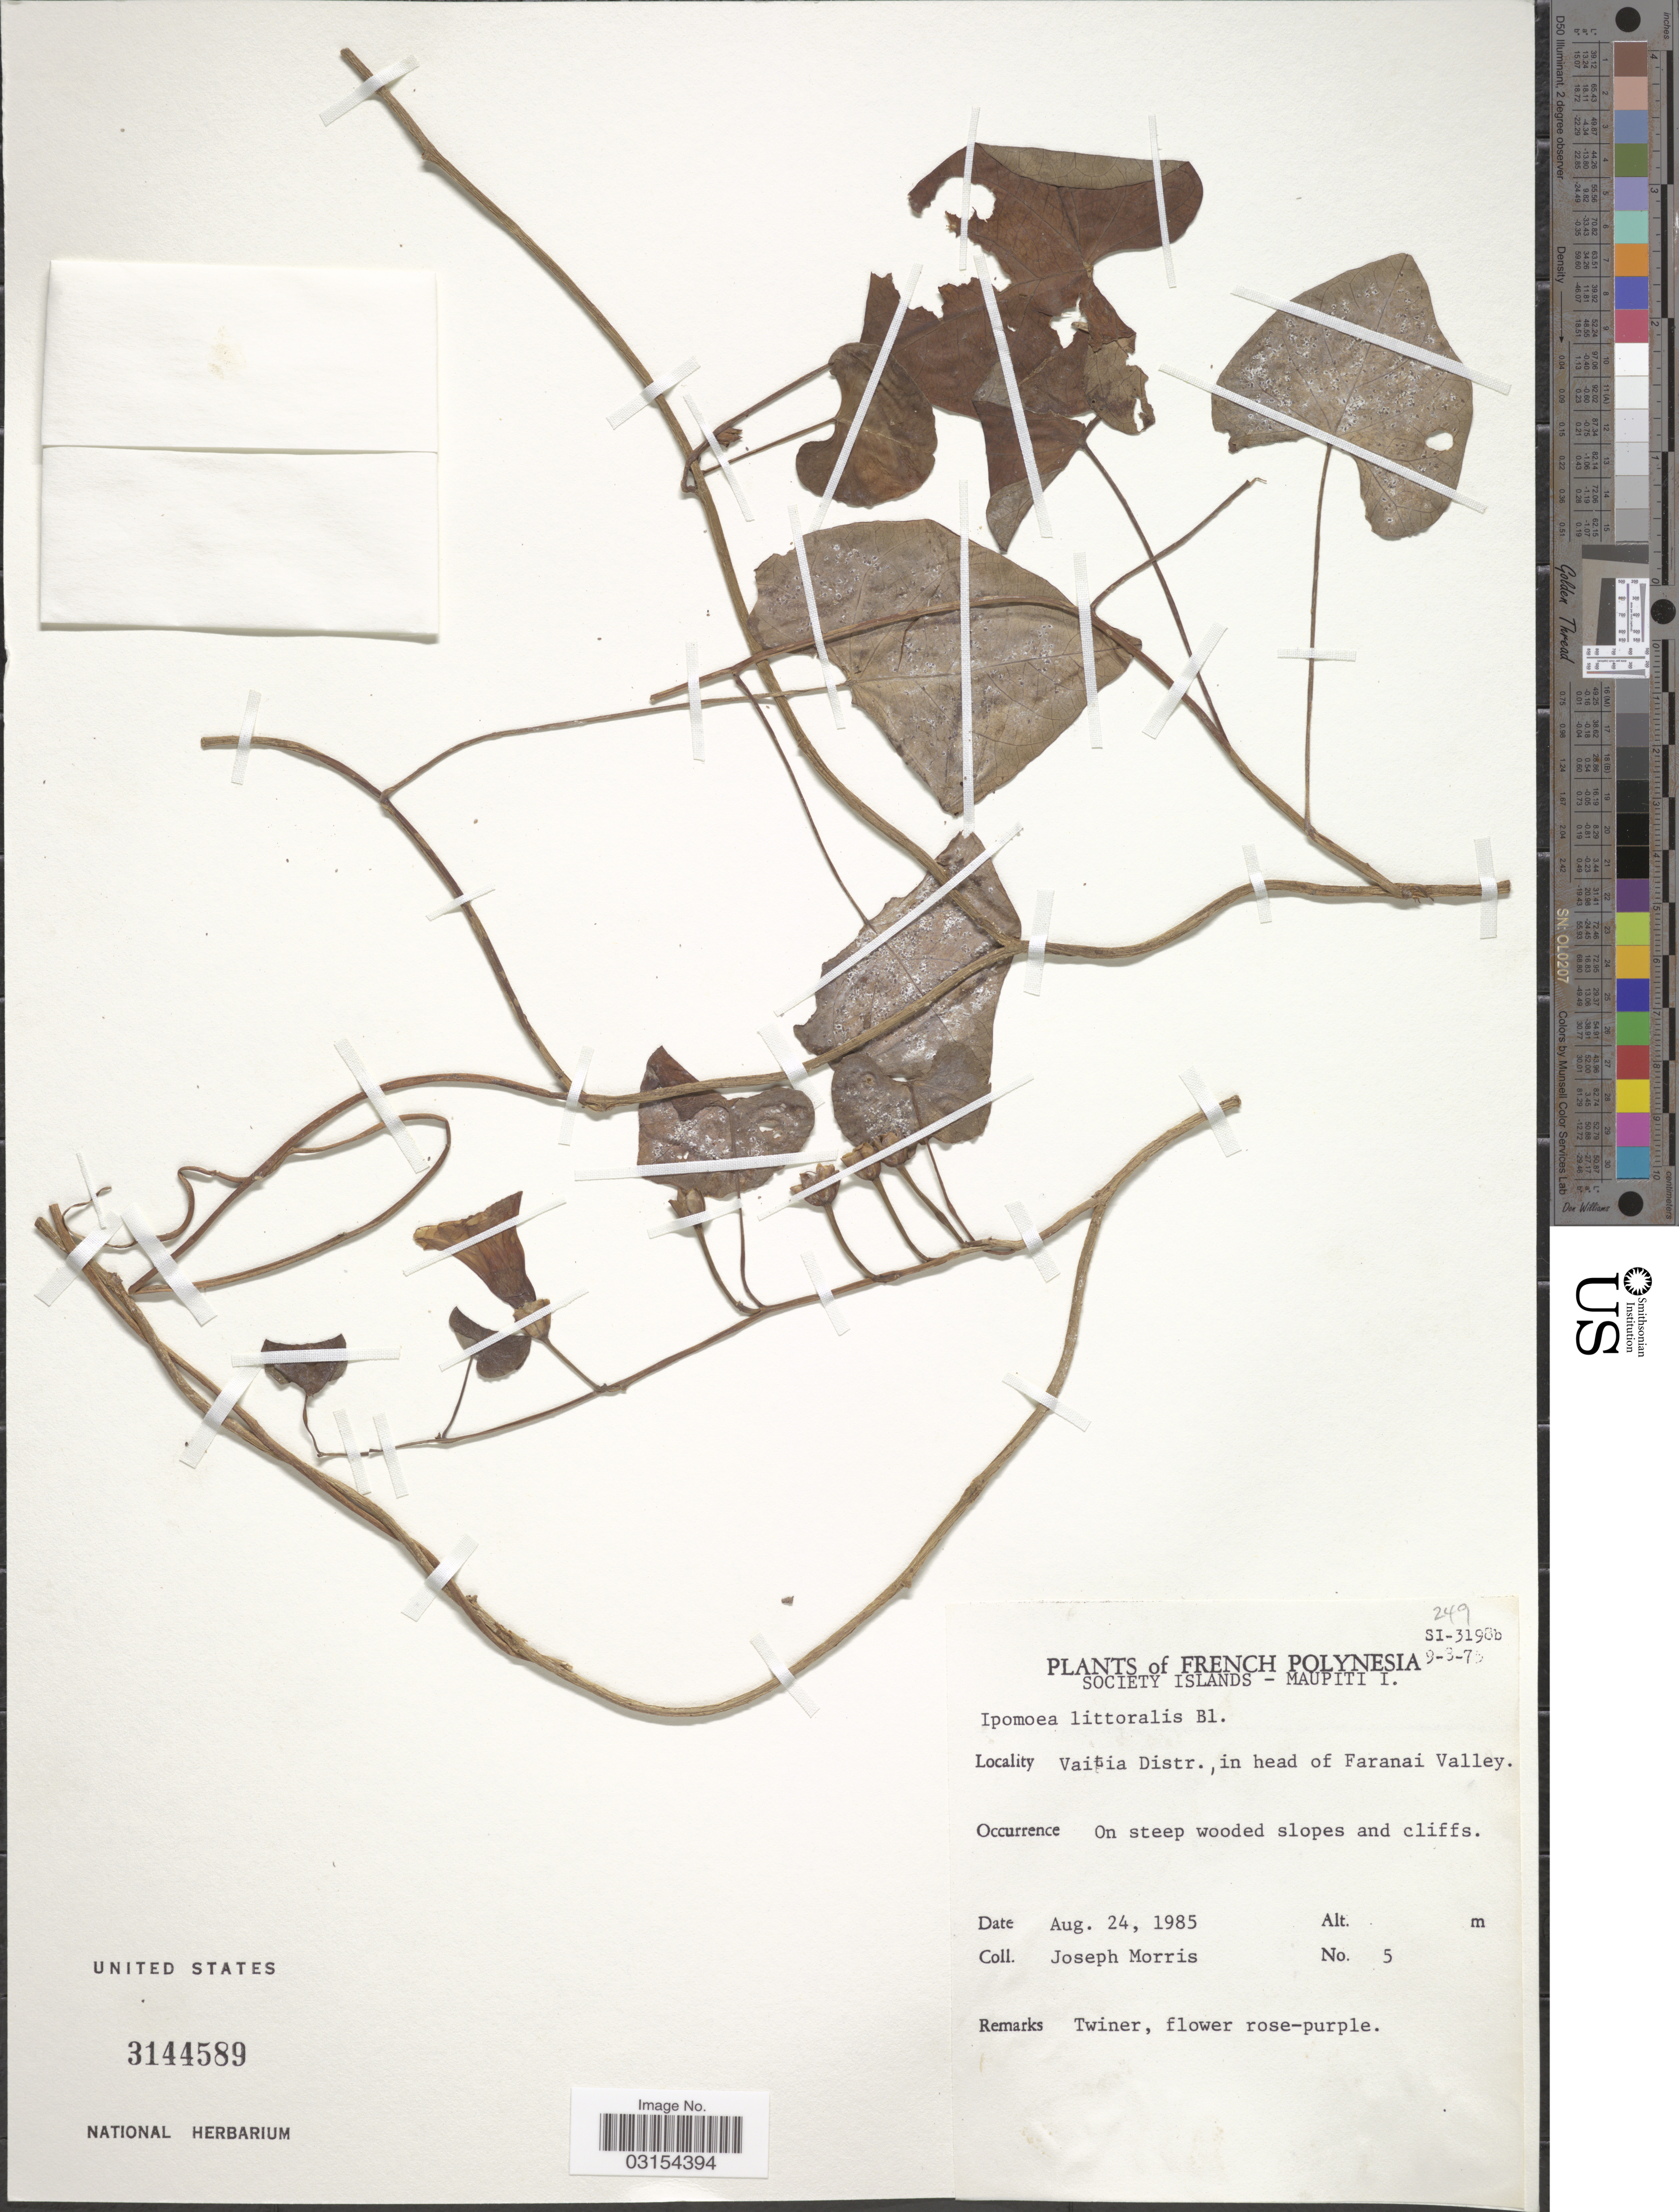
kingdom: Plantae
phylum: Tracheophyta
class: Magnoliopsida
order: Solanales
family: Convolvulaceae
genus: Ipomoea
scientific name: Ipomoea littoralis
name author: Blume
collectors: J. Morris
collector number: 5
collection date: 1985-08-24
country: French Polynesia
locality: Society Islands - Maupiti I. Vaitia Distr., in head of Faranai Valley.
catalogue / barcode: US 3144589